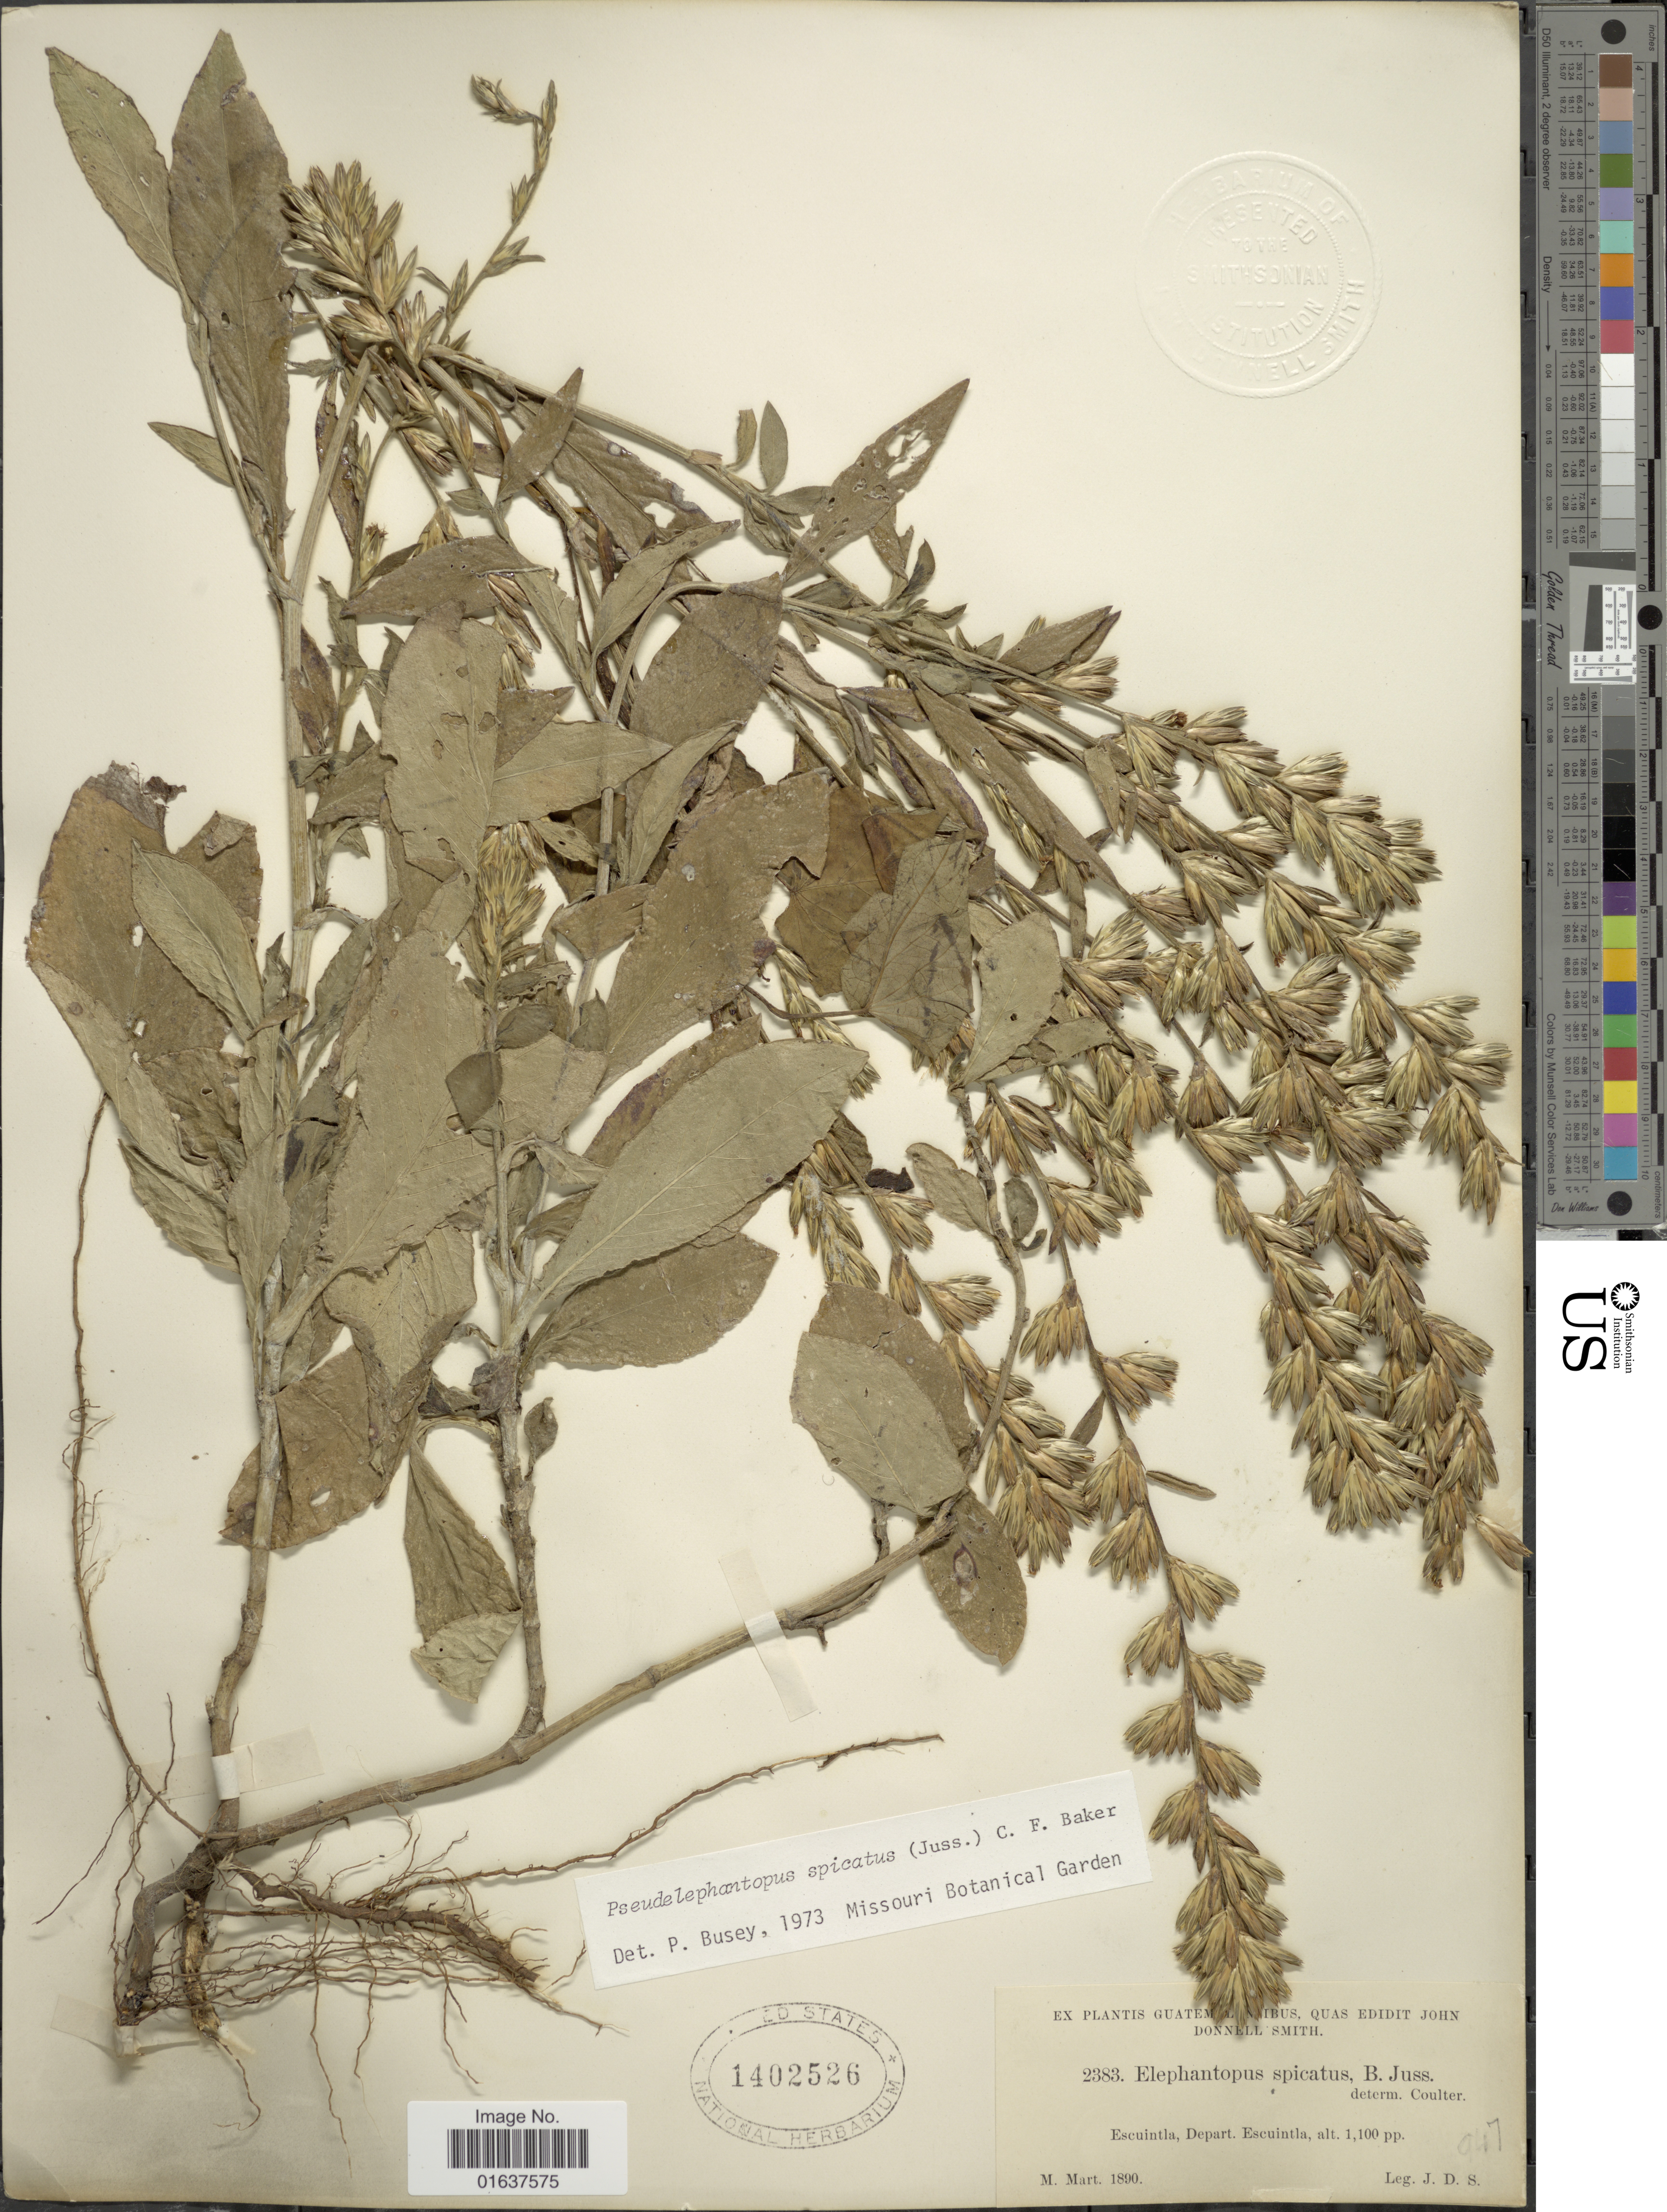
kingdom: Plantae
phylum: Tracheophyta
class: Magnoliopsida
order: Asterales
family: Asteraceae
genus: Pseudelephantopus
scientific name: Pseudelephantopus spicatus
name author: (Juss. ex Aubl.) C.F. Baker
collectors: J. Donnell Smith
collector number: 2383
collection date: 1890-03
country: Guatemala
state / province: Escuintla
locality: Depart. Escuintla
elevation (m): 335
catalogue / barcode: US 1402526